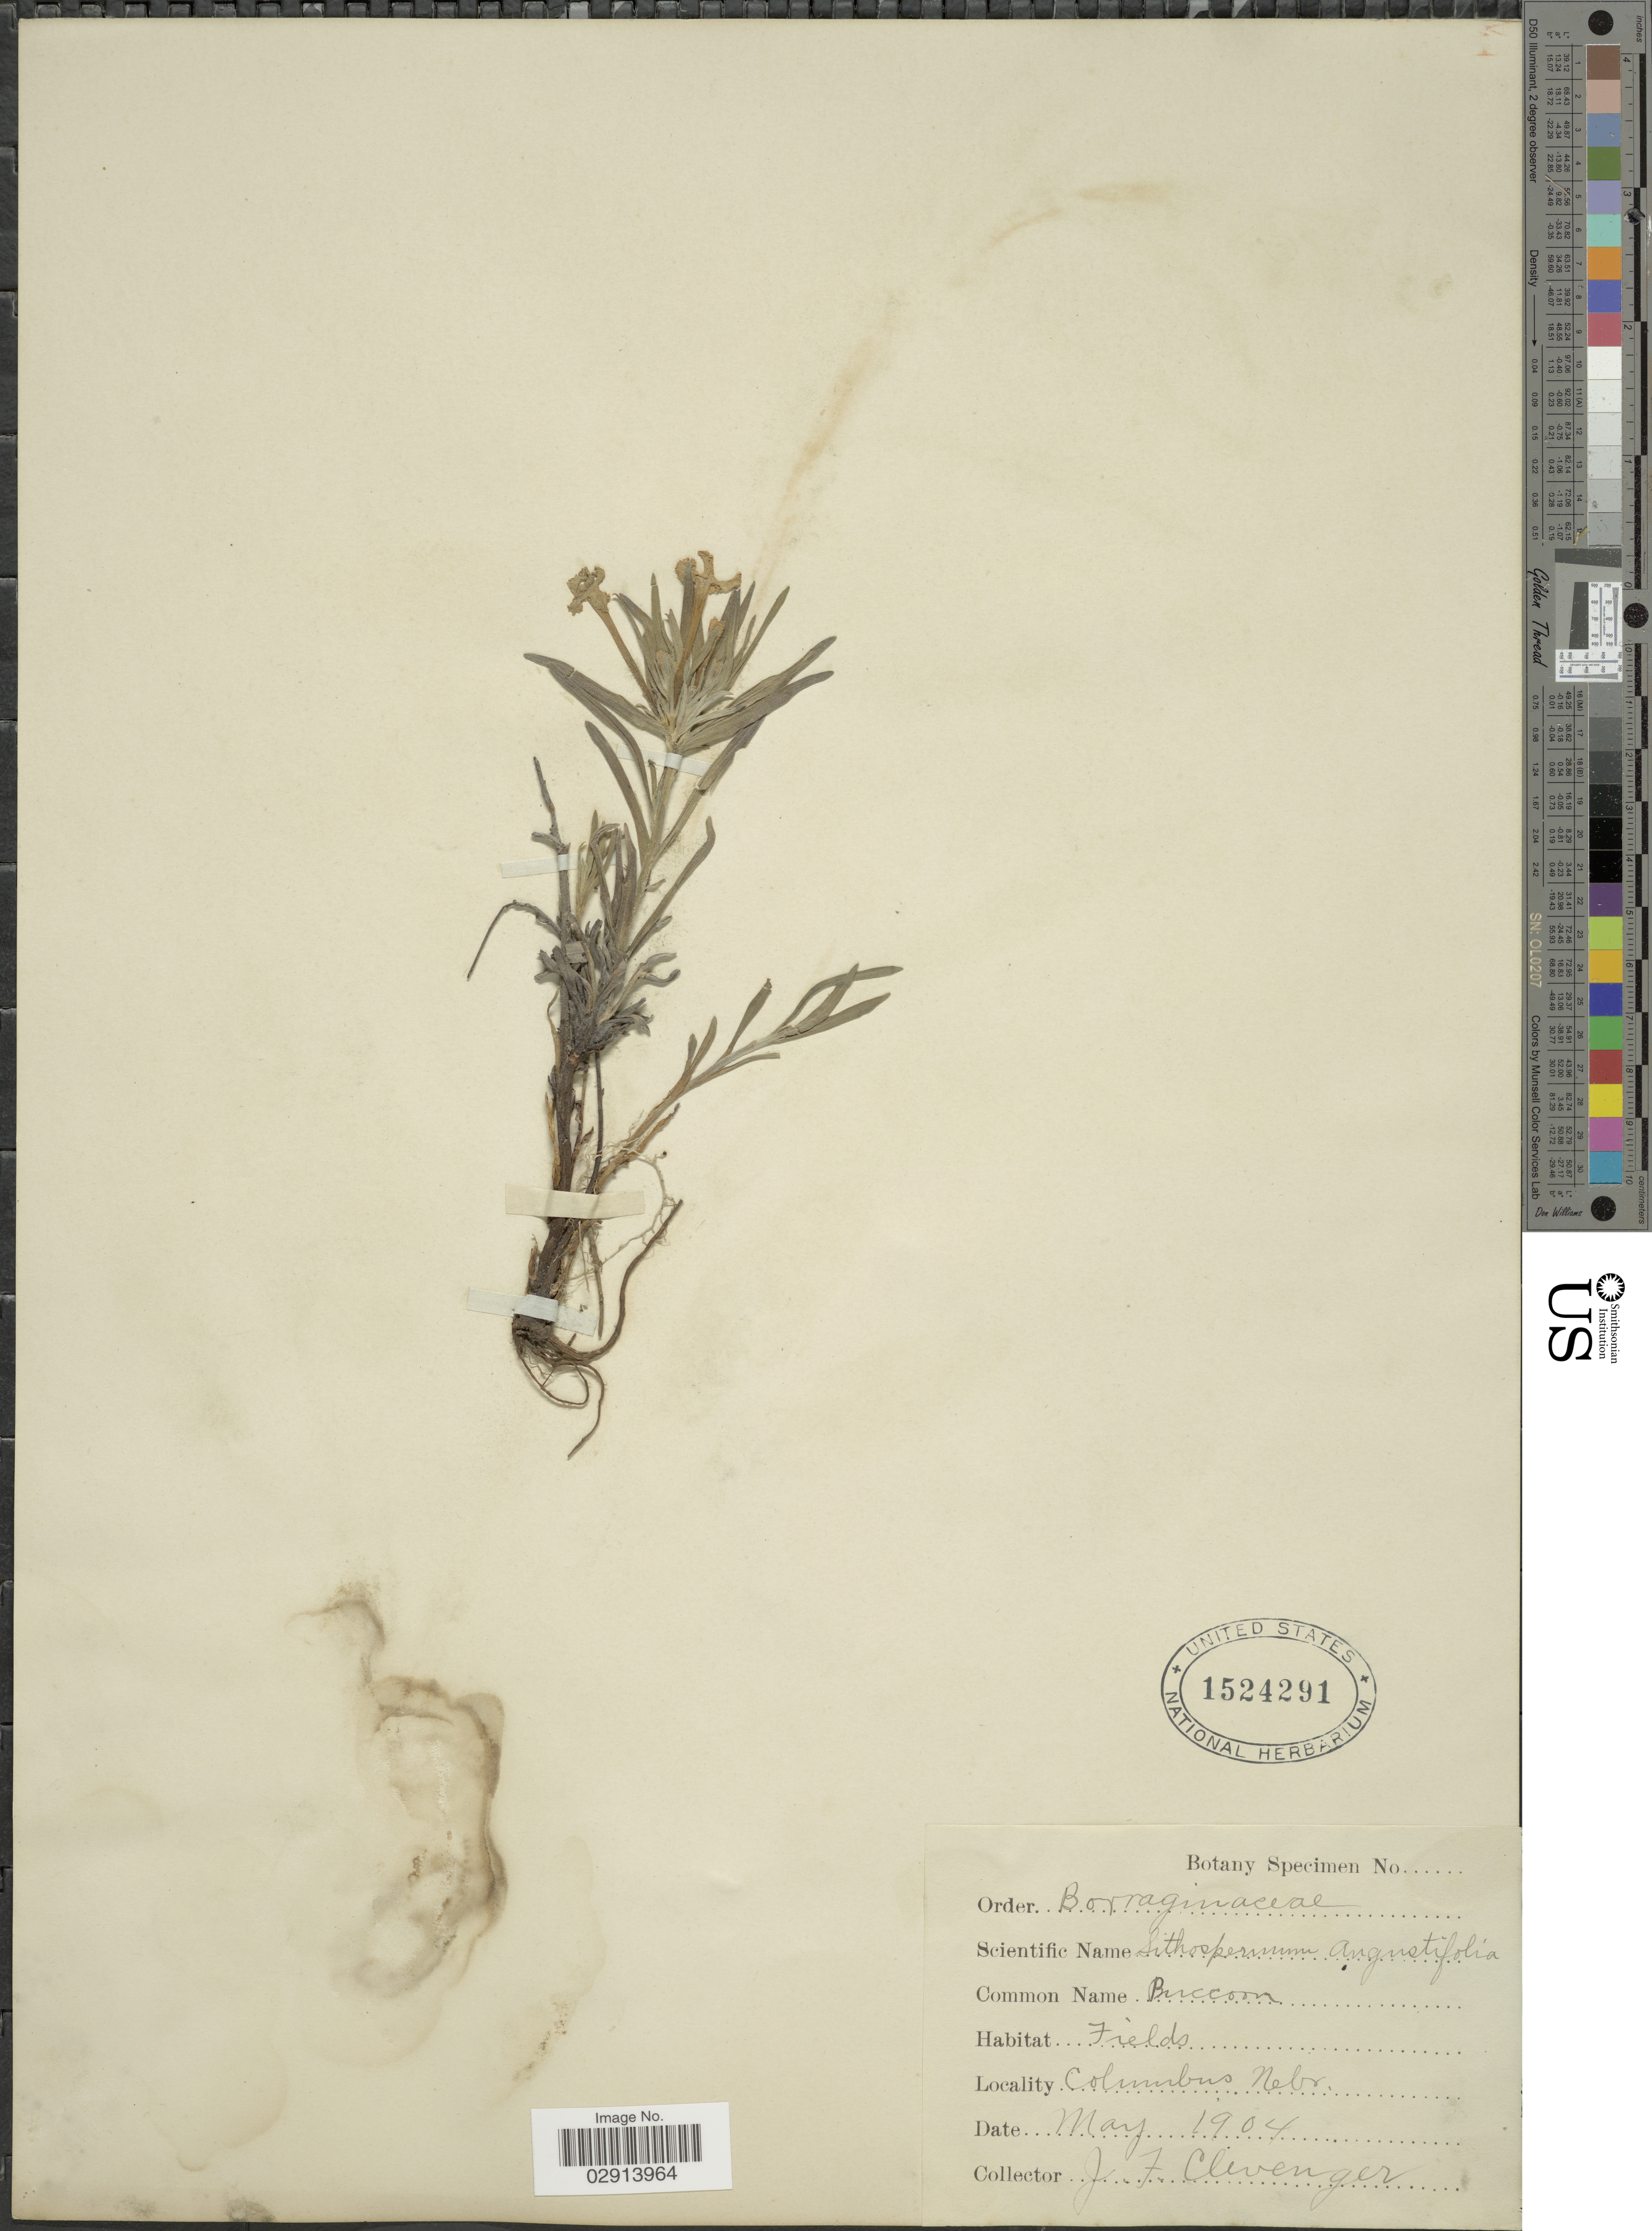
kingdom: Plantae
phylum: Tracheophyta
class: Magnoliopsida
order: Boraginales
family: Boraginaceae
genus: Lithospermum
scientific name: Lithospermum incisum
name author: Lehm.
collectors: J. F. Clevenger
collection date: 1904-05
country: United States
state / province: Nebraska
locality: Columbus.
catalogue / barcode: US 1524291